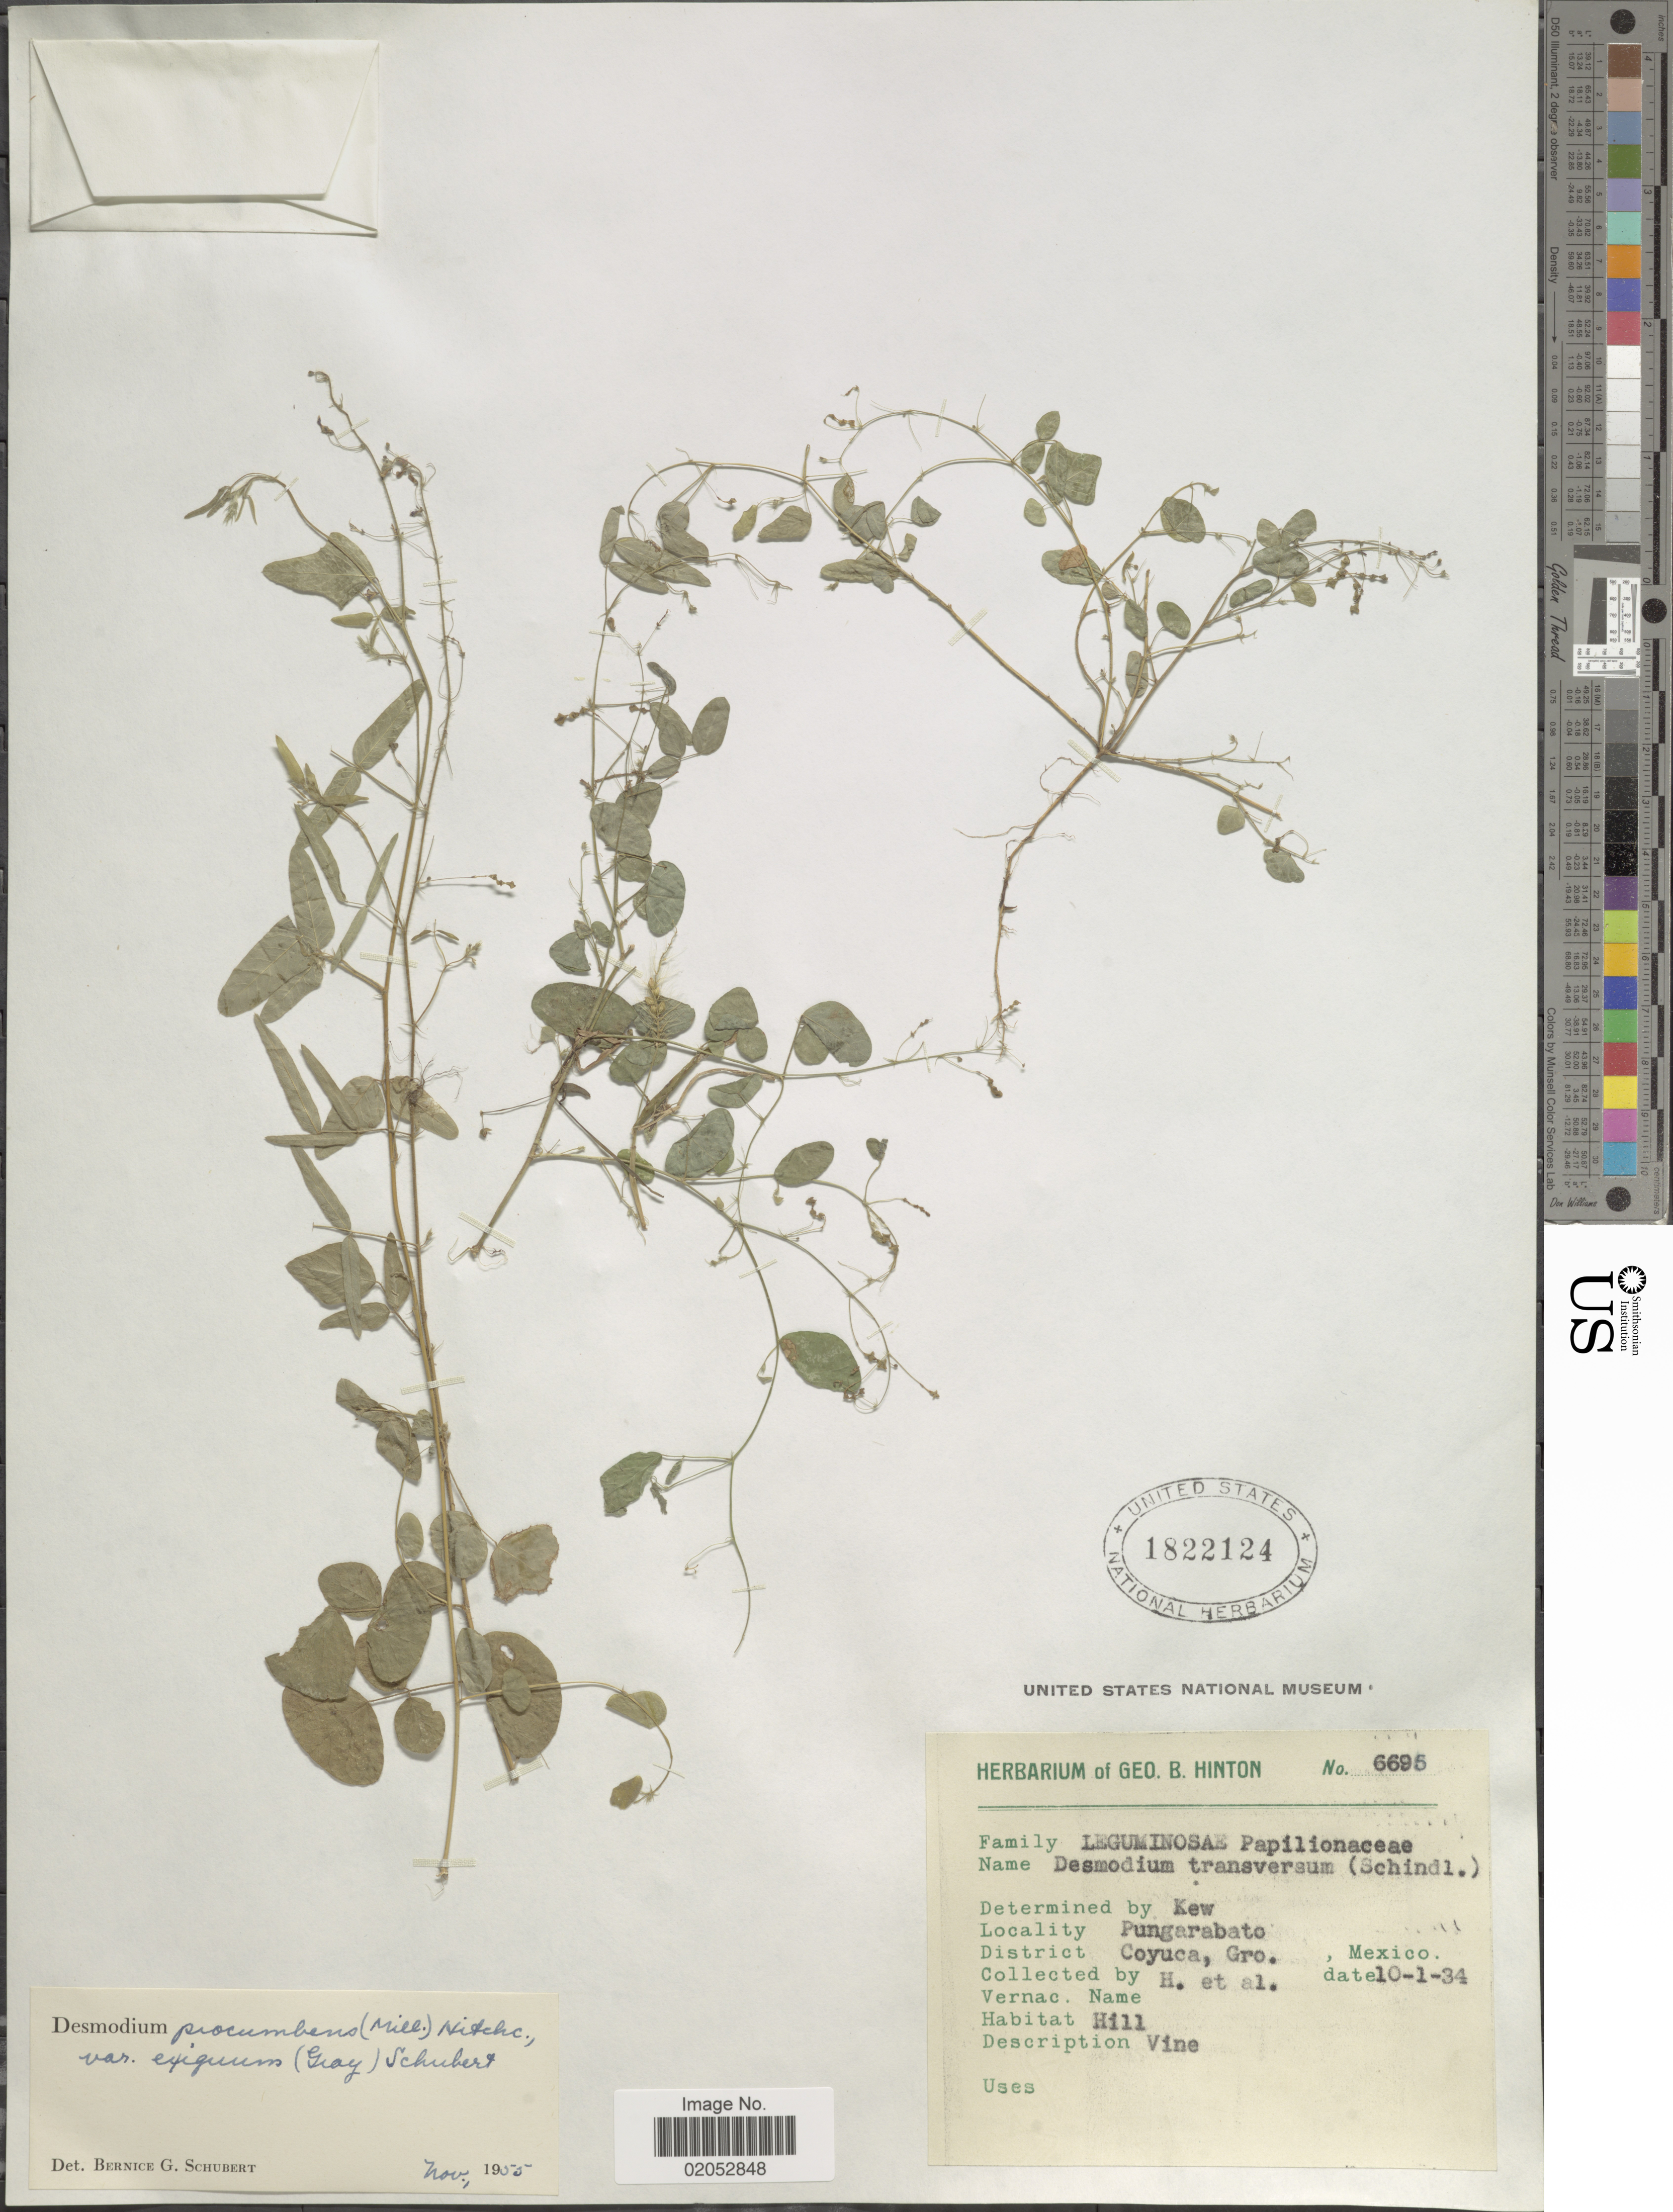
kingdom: Plantae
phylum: Tracheophyta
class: Magnoliopsida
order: Fabales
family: Fabaceae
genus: Desmodium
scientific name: Desmodium procumbens var. exiguum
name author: (A. Gray) B.G. Schub.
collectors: G. B. Hinton & et al.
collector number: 6695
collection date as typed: Transcribed d/m/y: 1/10/34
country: Mexico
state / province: Guerrero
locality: Pungarabato, District Coyuca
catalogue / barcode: US 1822124